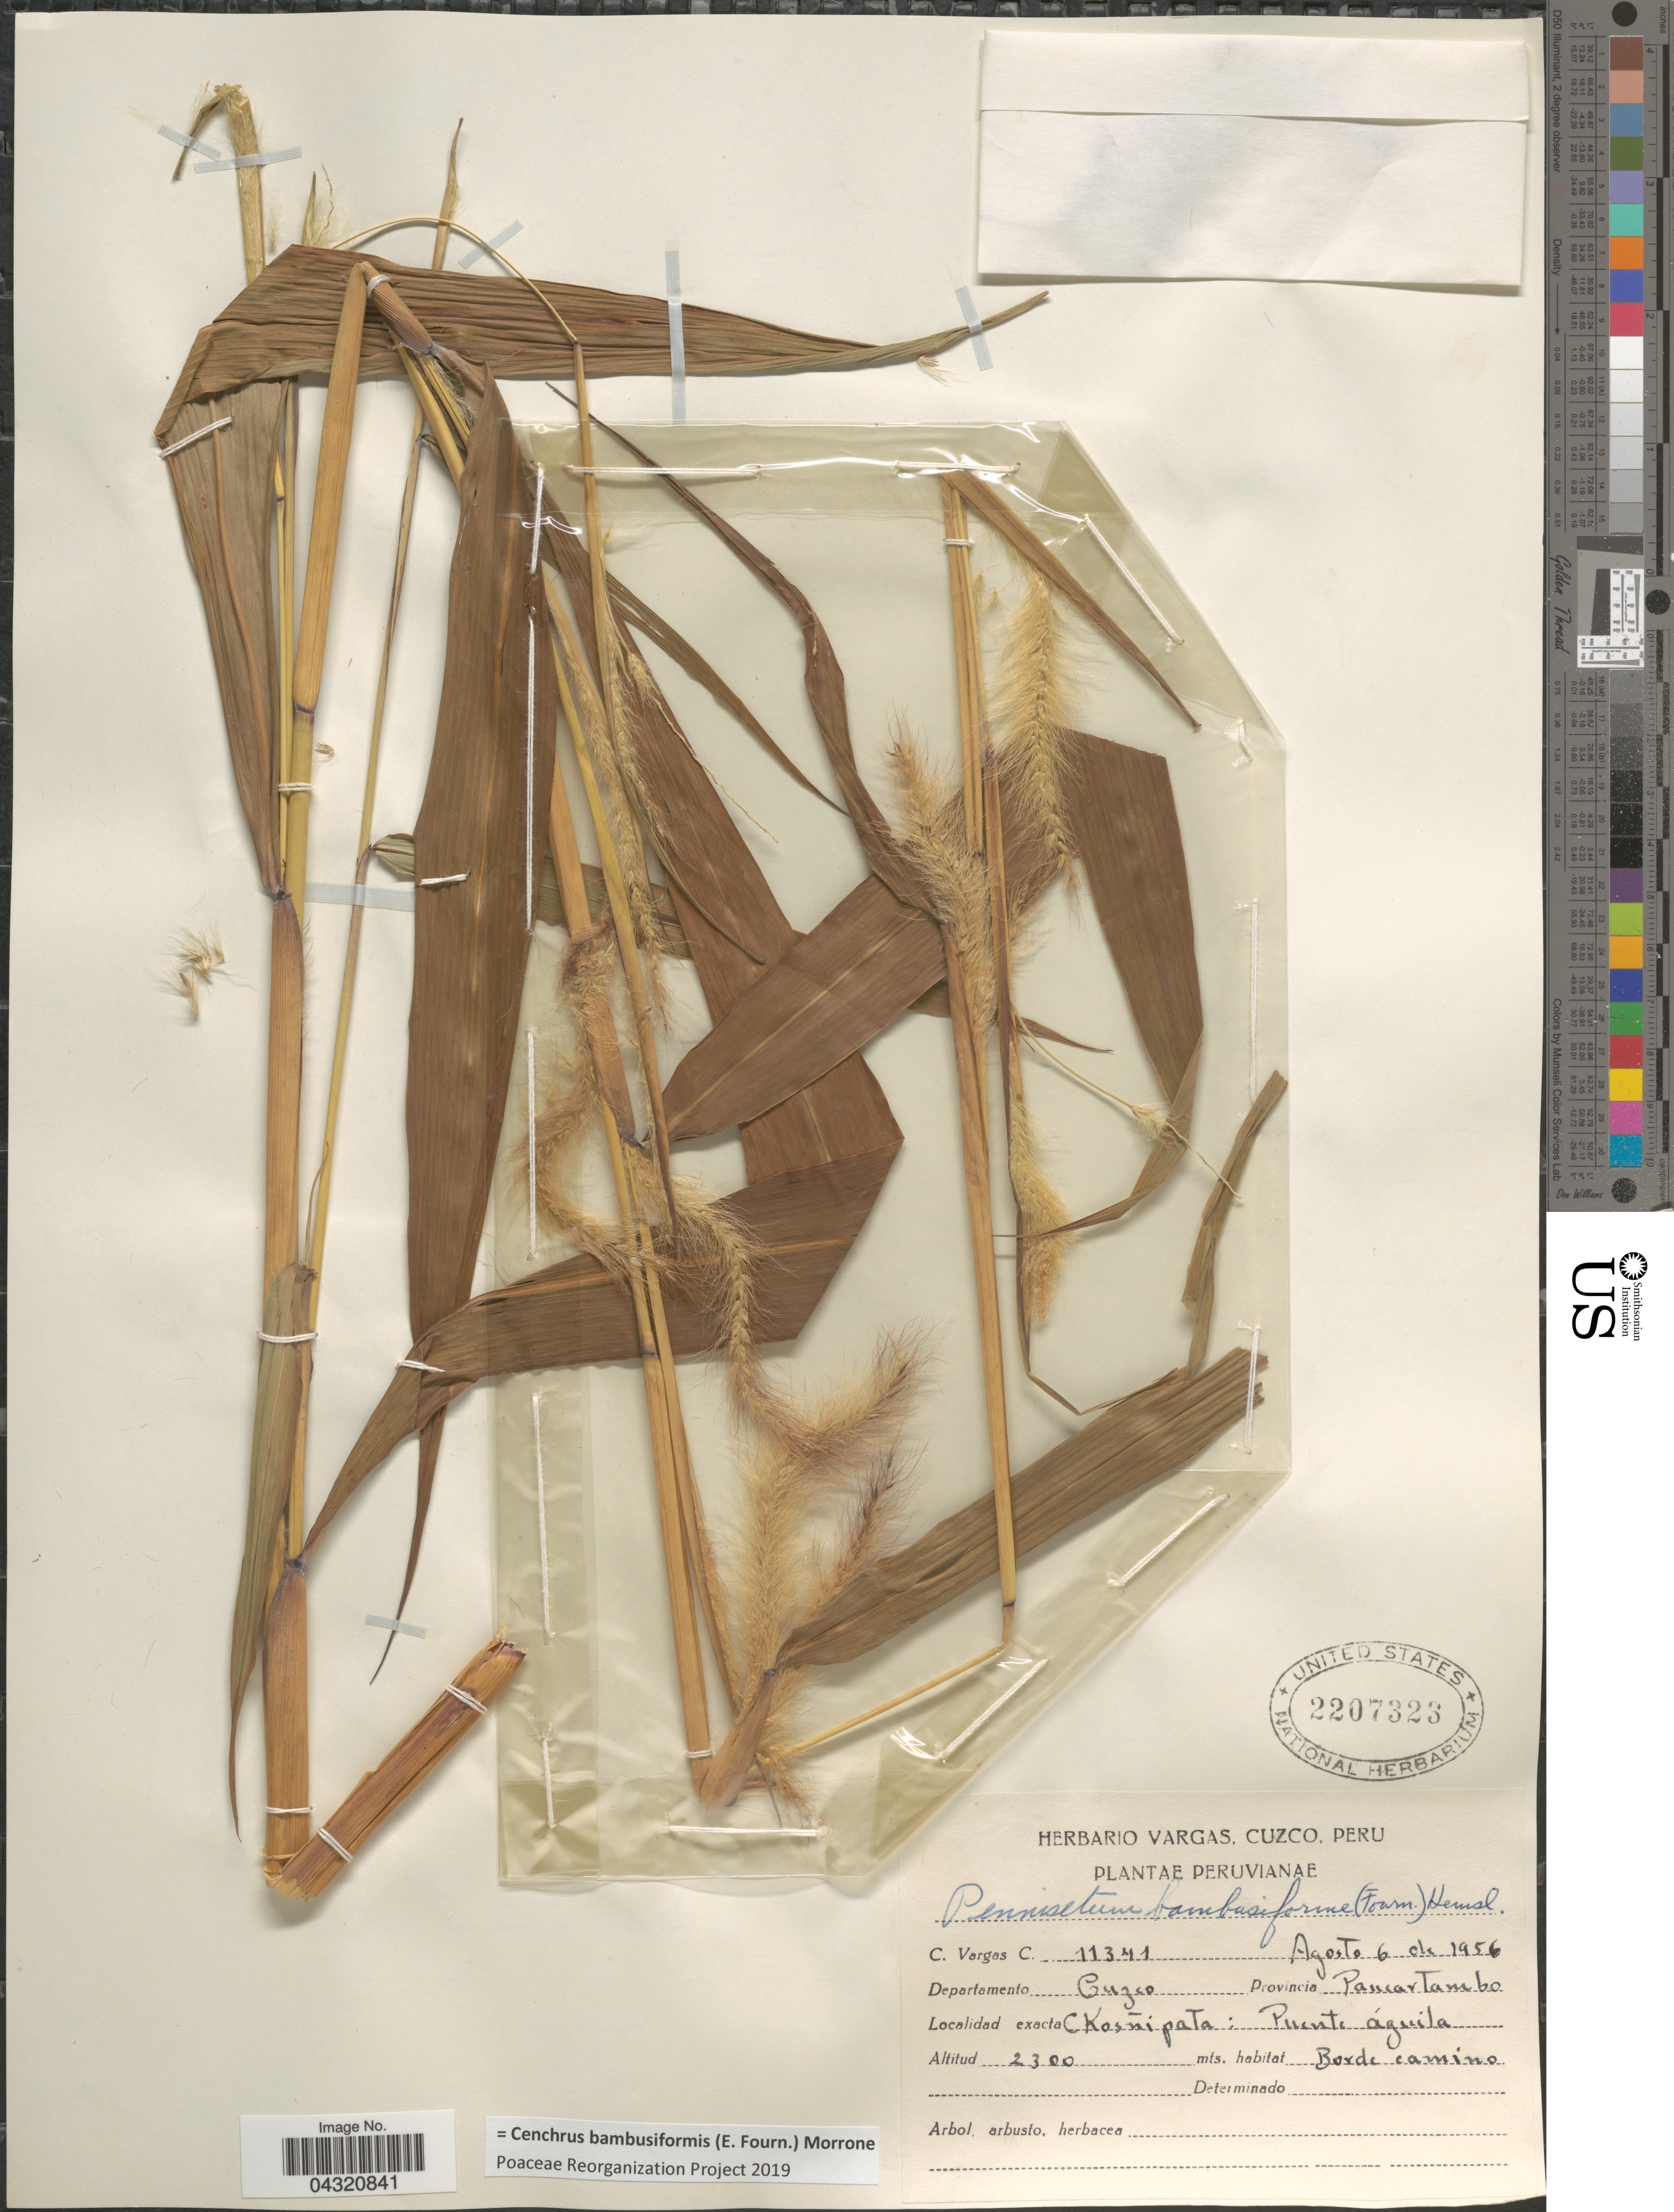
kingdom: Plantae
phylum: Tracheophyta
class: Liliopsida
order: Poales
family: Poaceae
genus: Cenchrus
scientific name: Cenchrus bambusiformis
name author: (E. Fourn.) Morrone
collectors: C. Vargas Calderón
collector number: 11341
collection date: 1956-08-06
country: Peru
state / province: Cusco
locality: Departamento Cuzco. Provincia Paucartambo. C Kosnipata: Puente águila.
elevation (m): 2300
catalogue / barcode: US 2207323